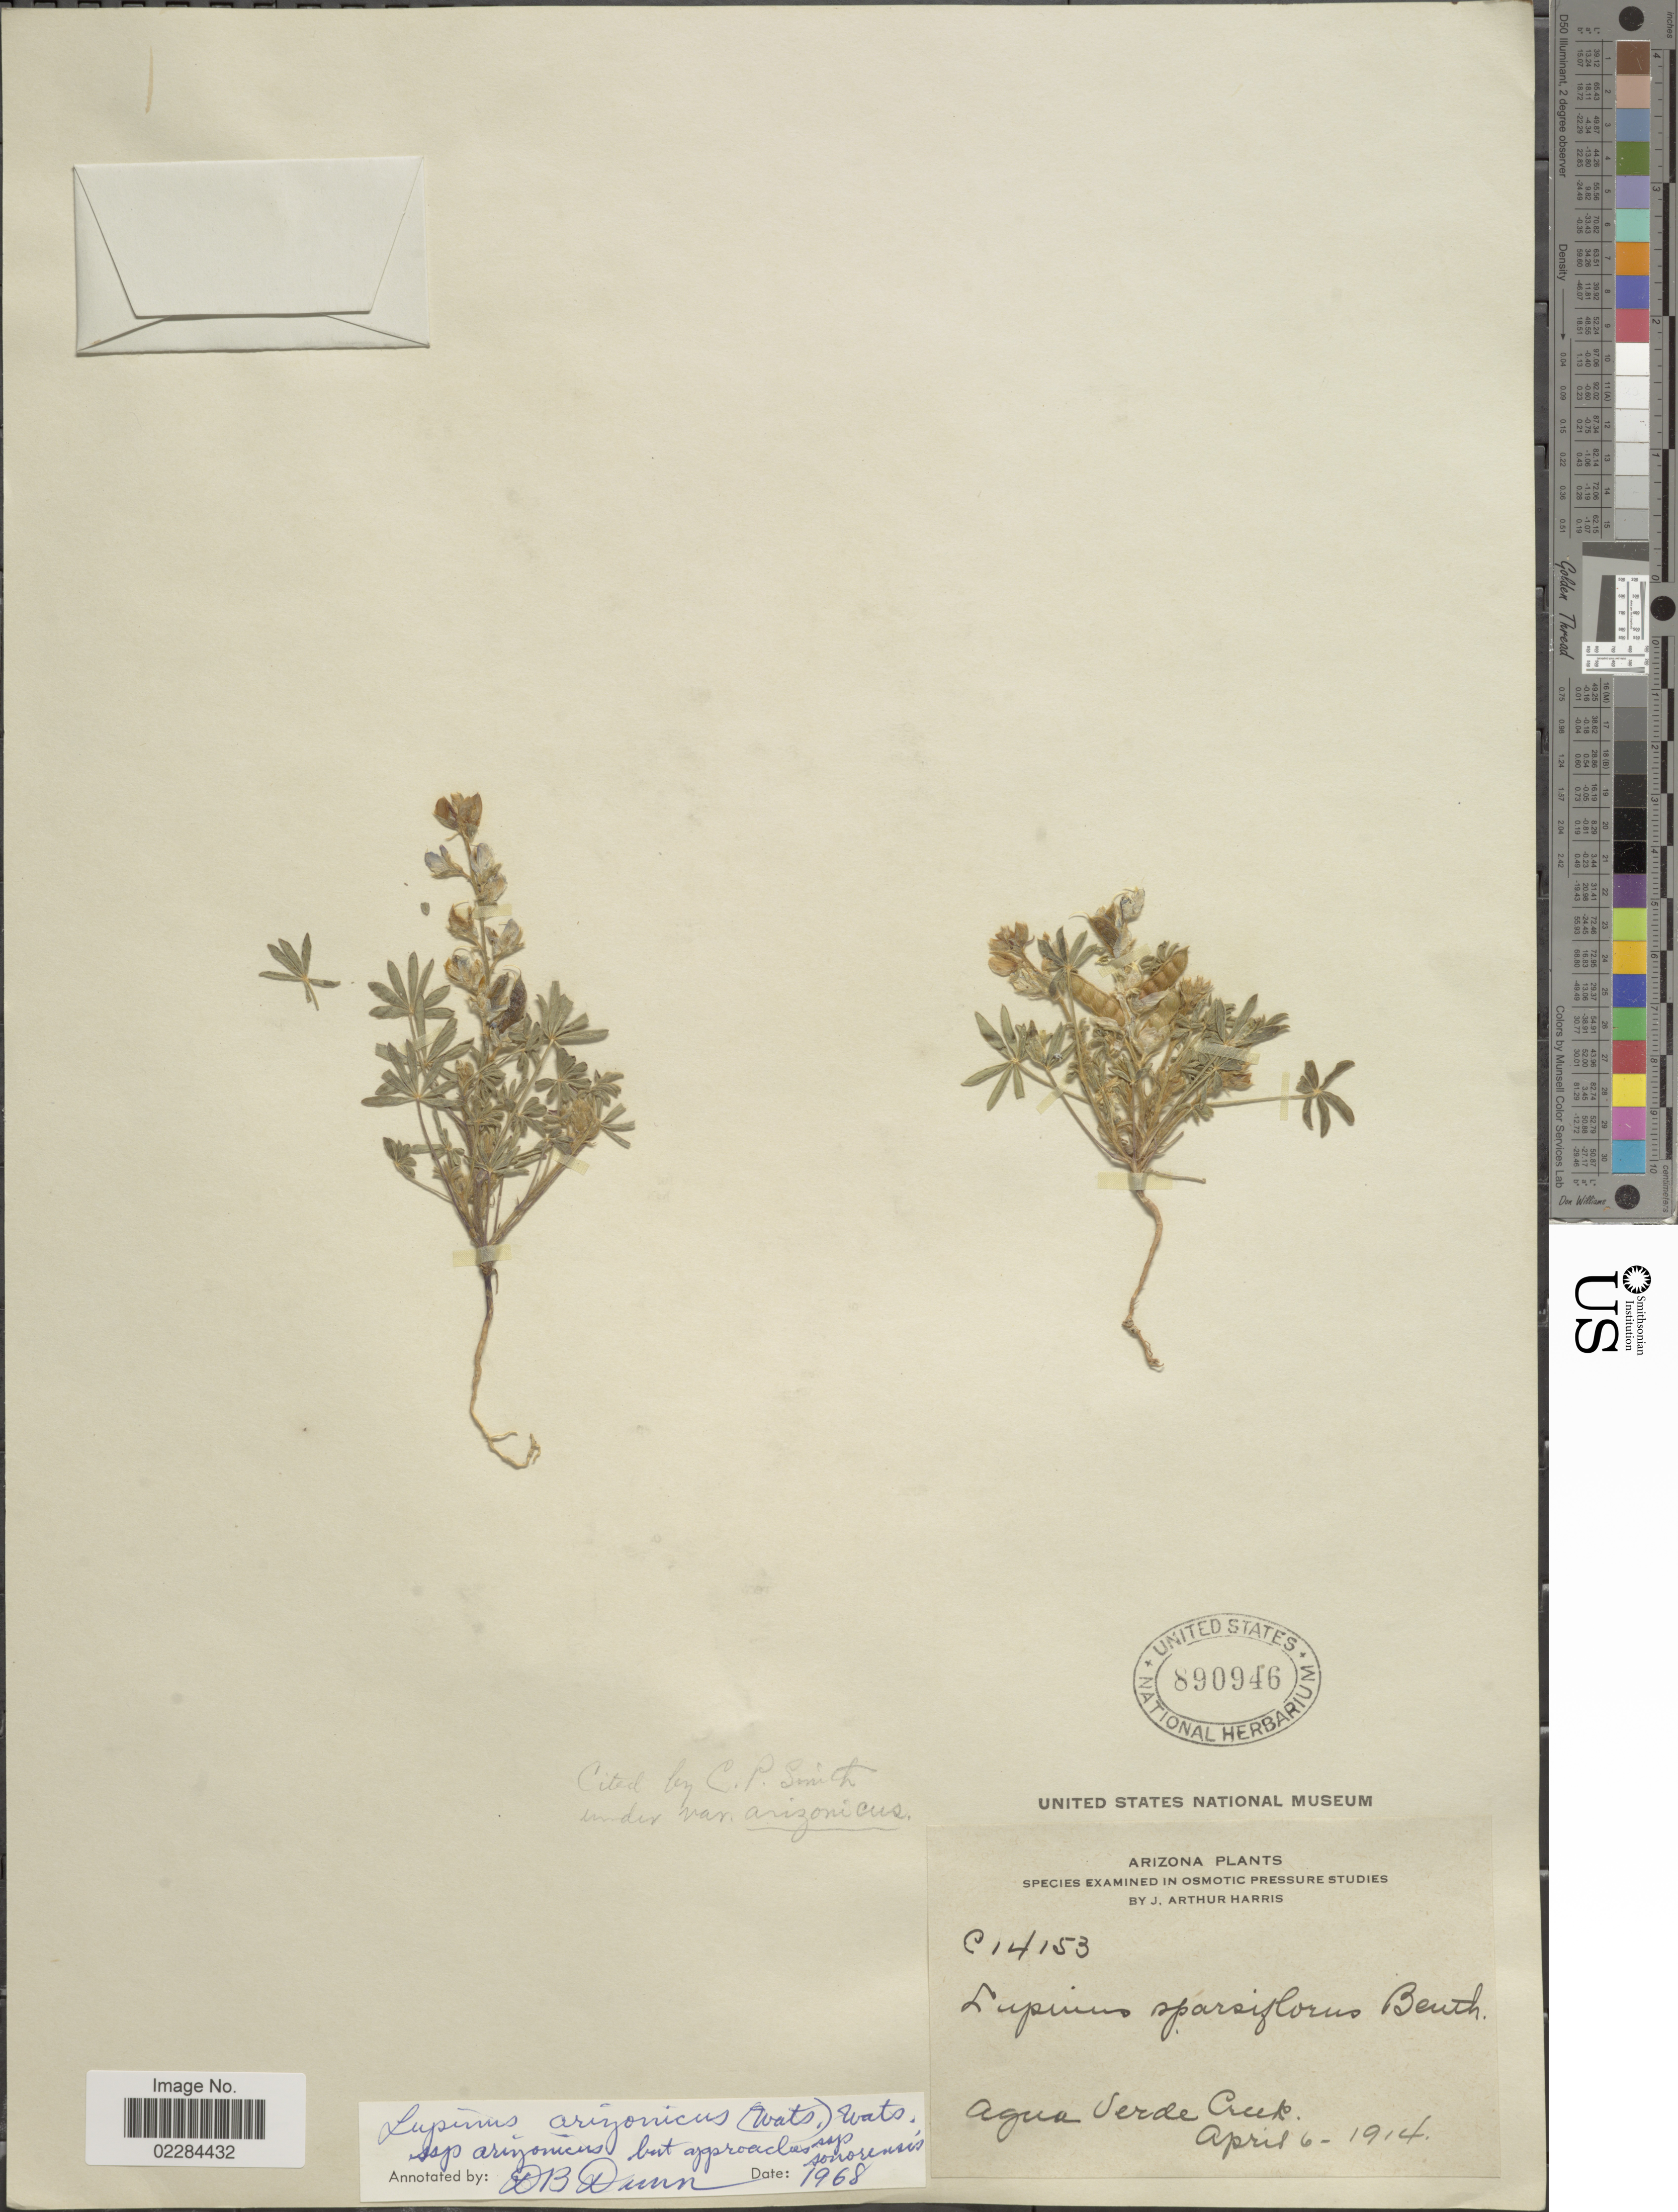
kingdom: Plantae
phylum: Tracheophyta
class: Magnoliopsida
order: Fabales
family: Fabaceae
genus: Lupinus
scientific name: Lupinus arizonicus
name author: (S. Watson) S. Watson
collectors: J. A. Harris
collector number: C14153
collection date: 1914-04-06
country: United States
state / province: Arizona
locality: Agua Serde Creek.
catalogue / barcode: US 890946